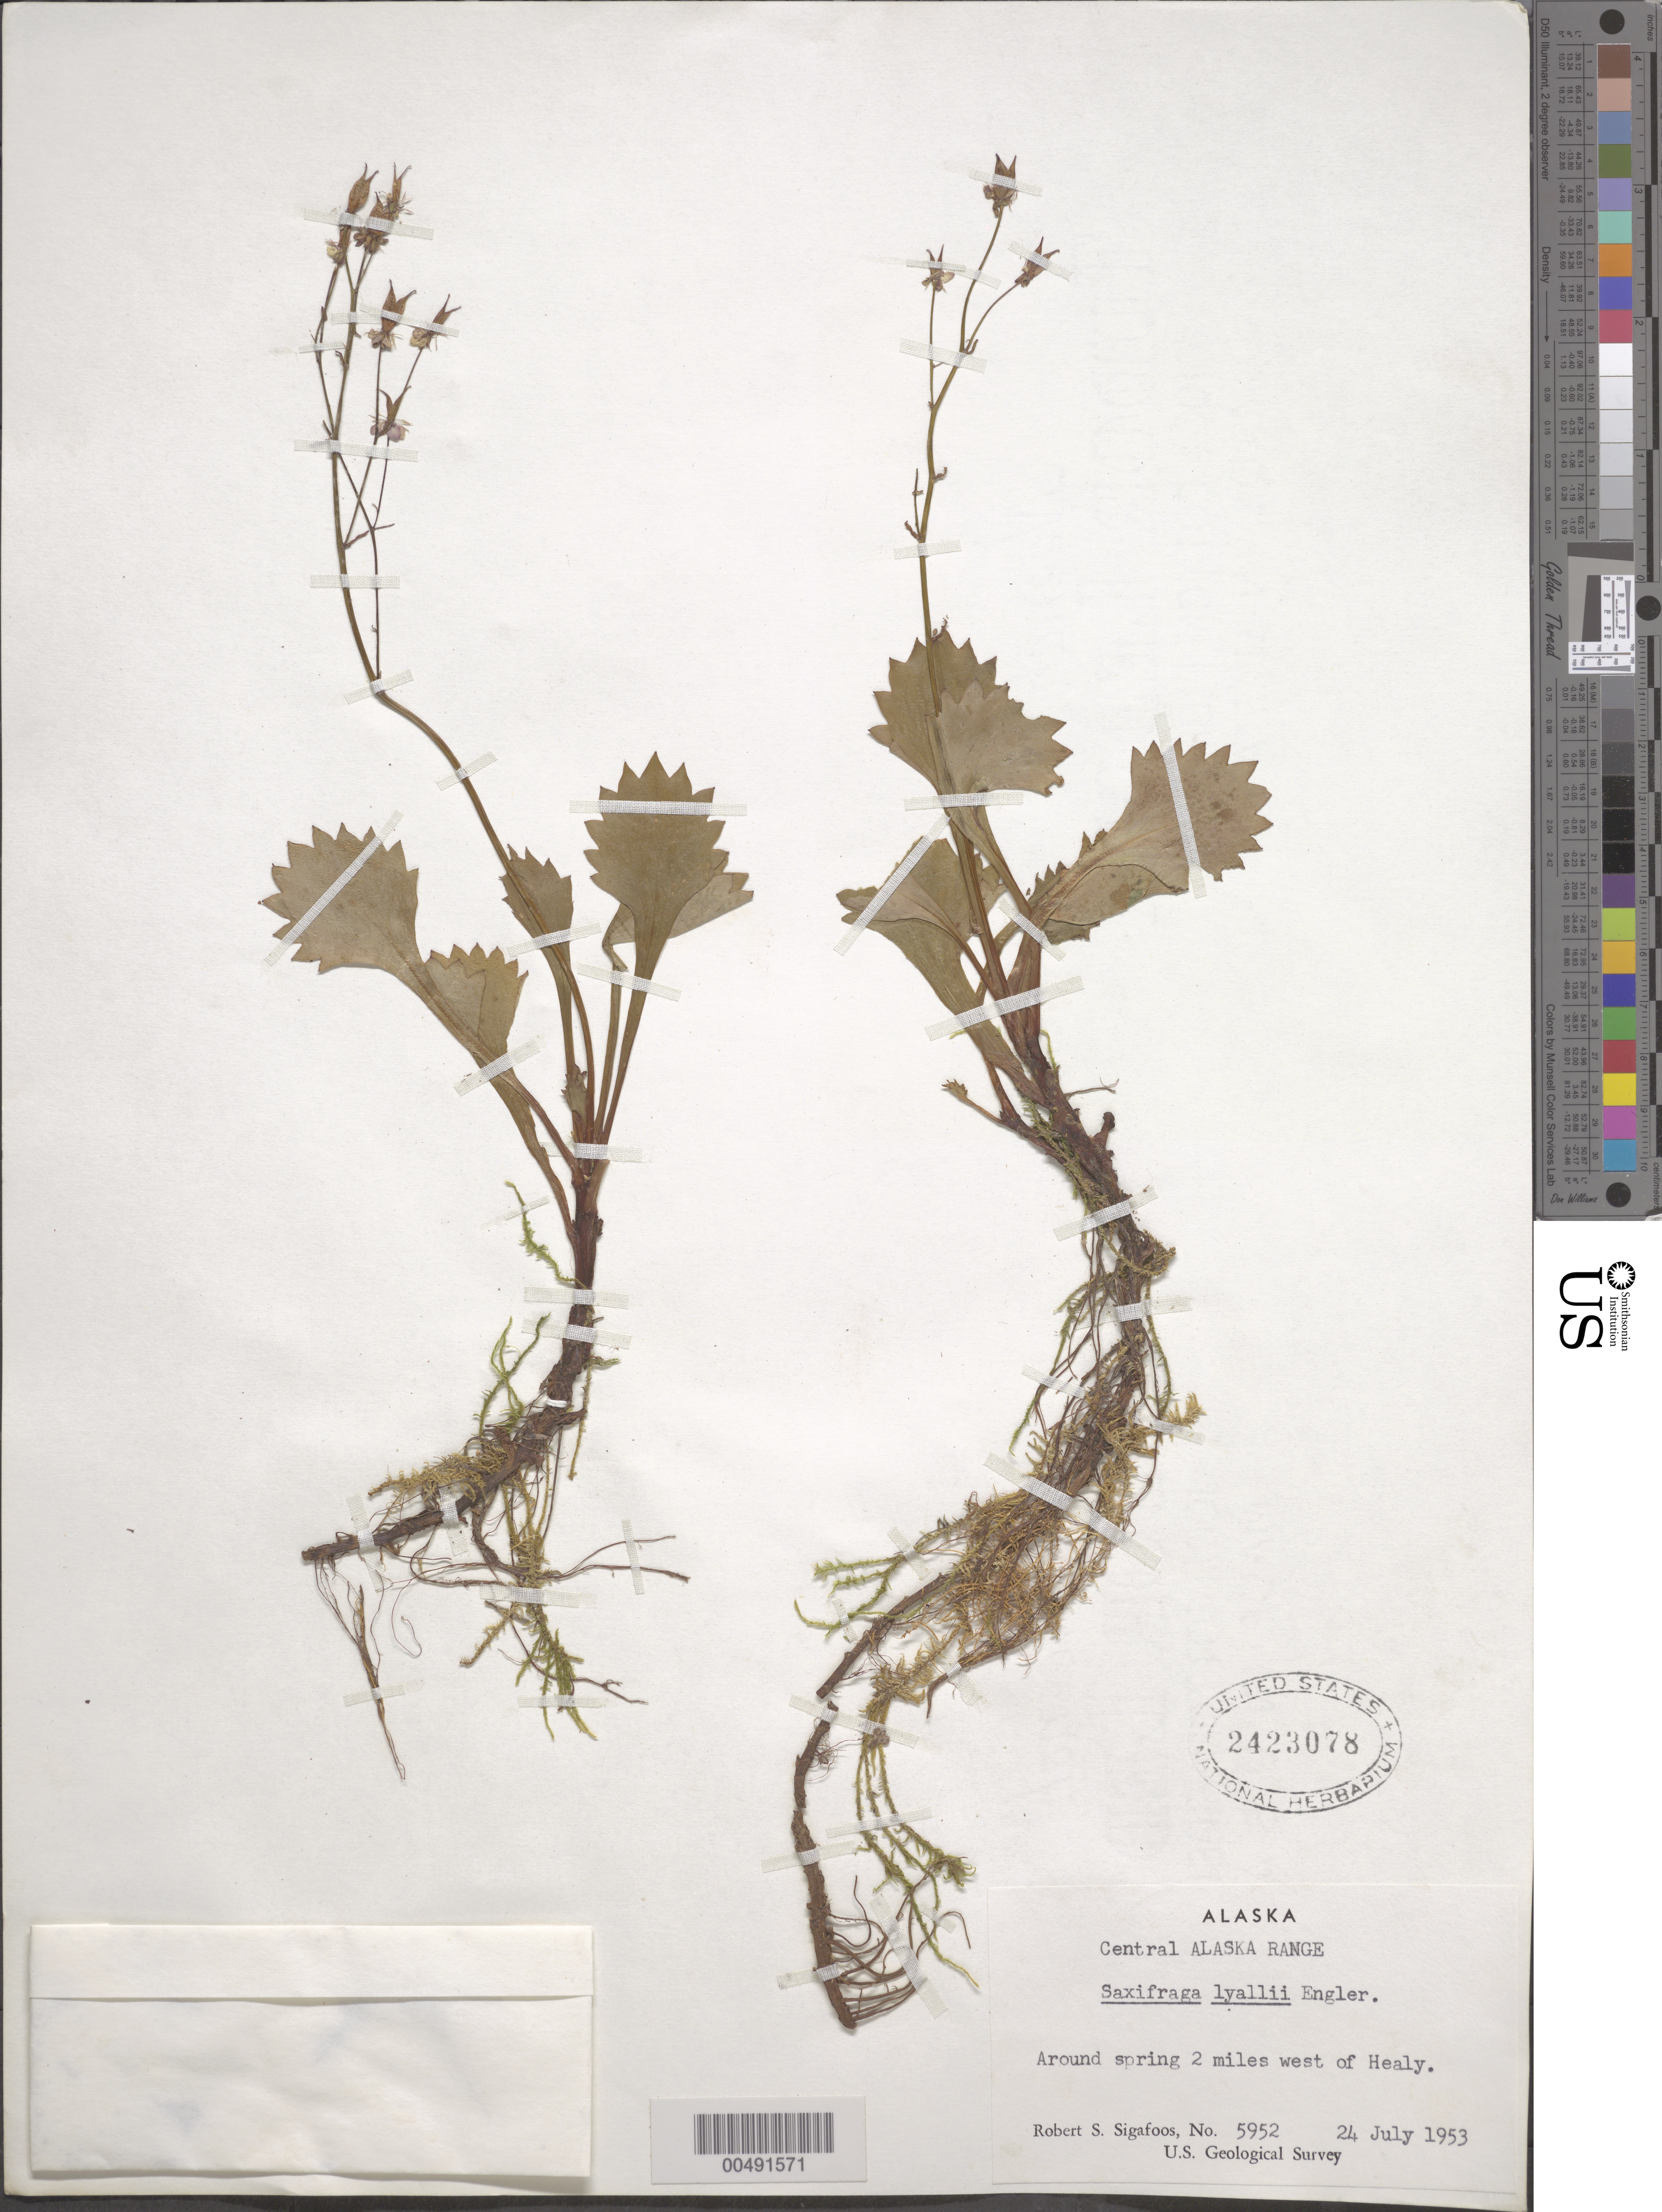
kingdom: Plantae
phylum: Tracheophyta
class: Magnoliopsida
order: Saxifragales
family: Saxifragaceae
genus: Micranthes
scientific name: Micranthes lyalii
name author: (Engl.) Small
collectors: R. Sigafoos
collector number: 5952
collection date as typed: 24 Jul 1953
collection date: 1953-07-24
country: United States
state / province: Alaska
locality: Central Alaska Range, 2 miles west of Healy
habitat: Around spring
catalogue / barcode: US 2423078